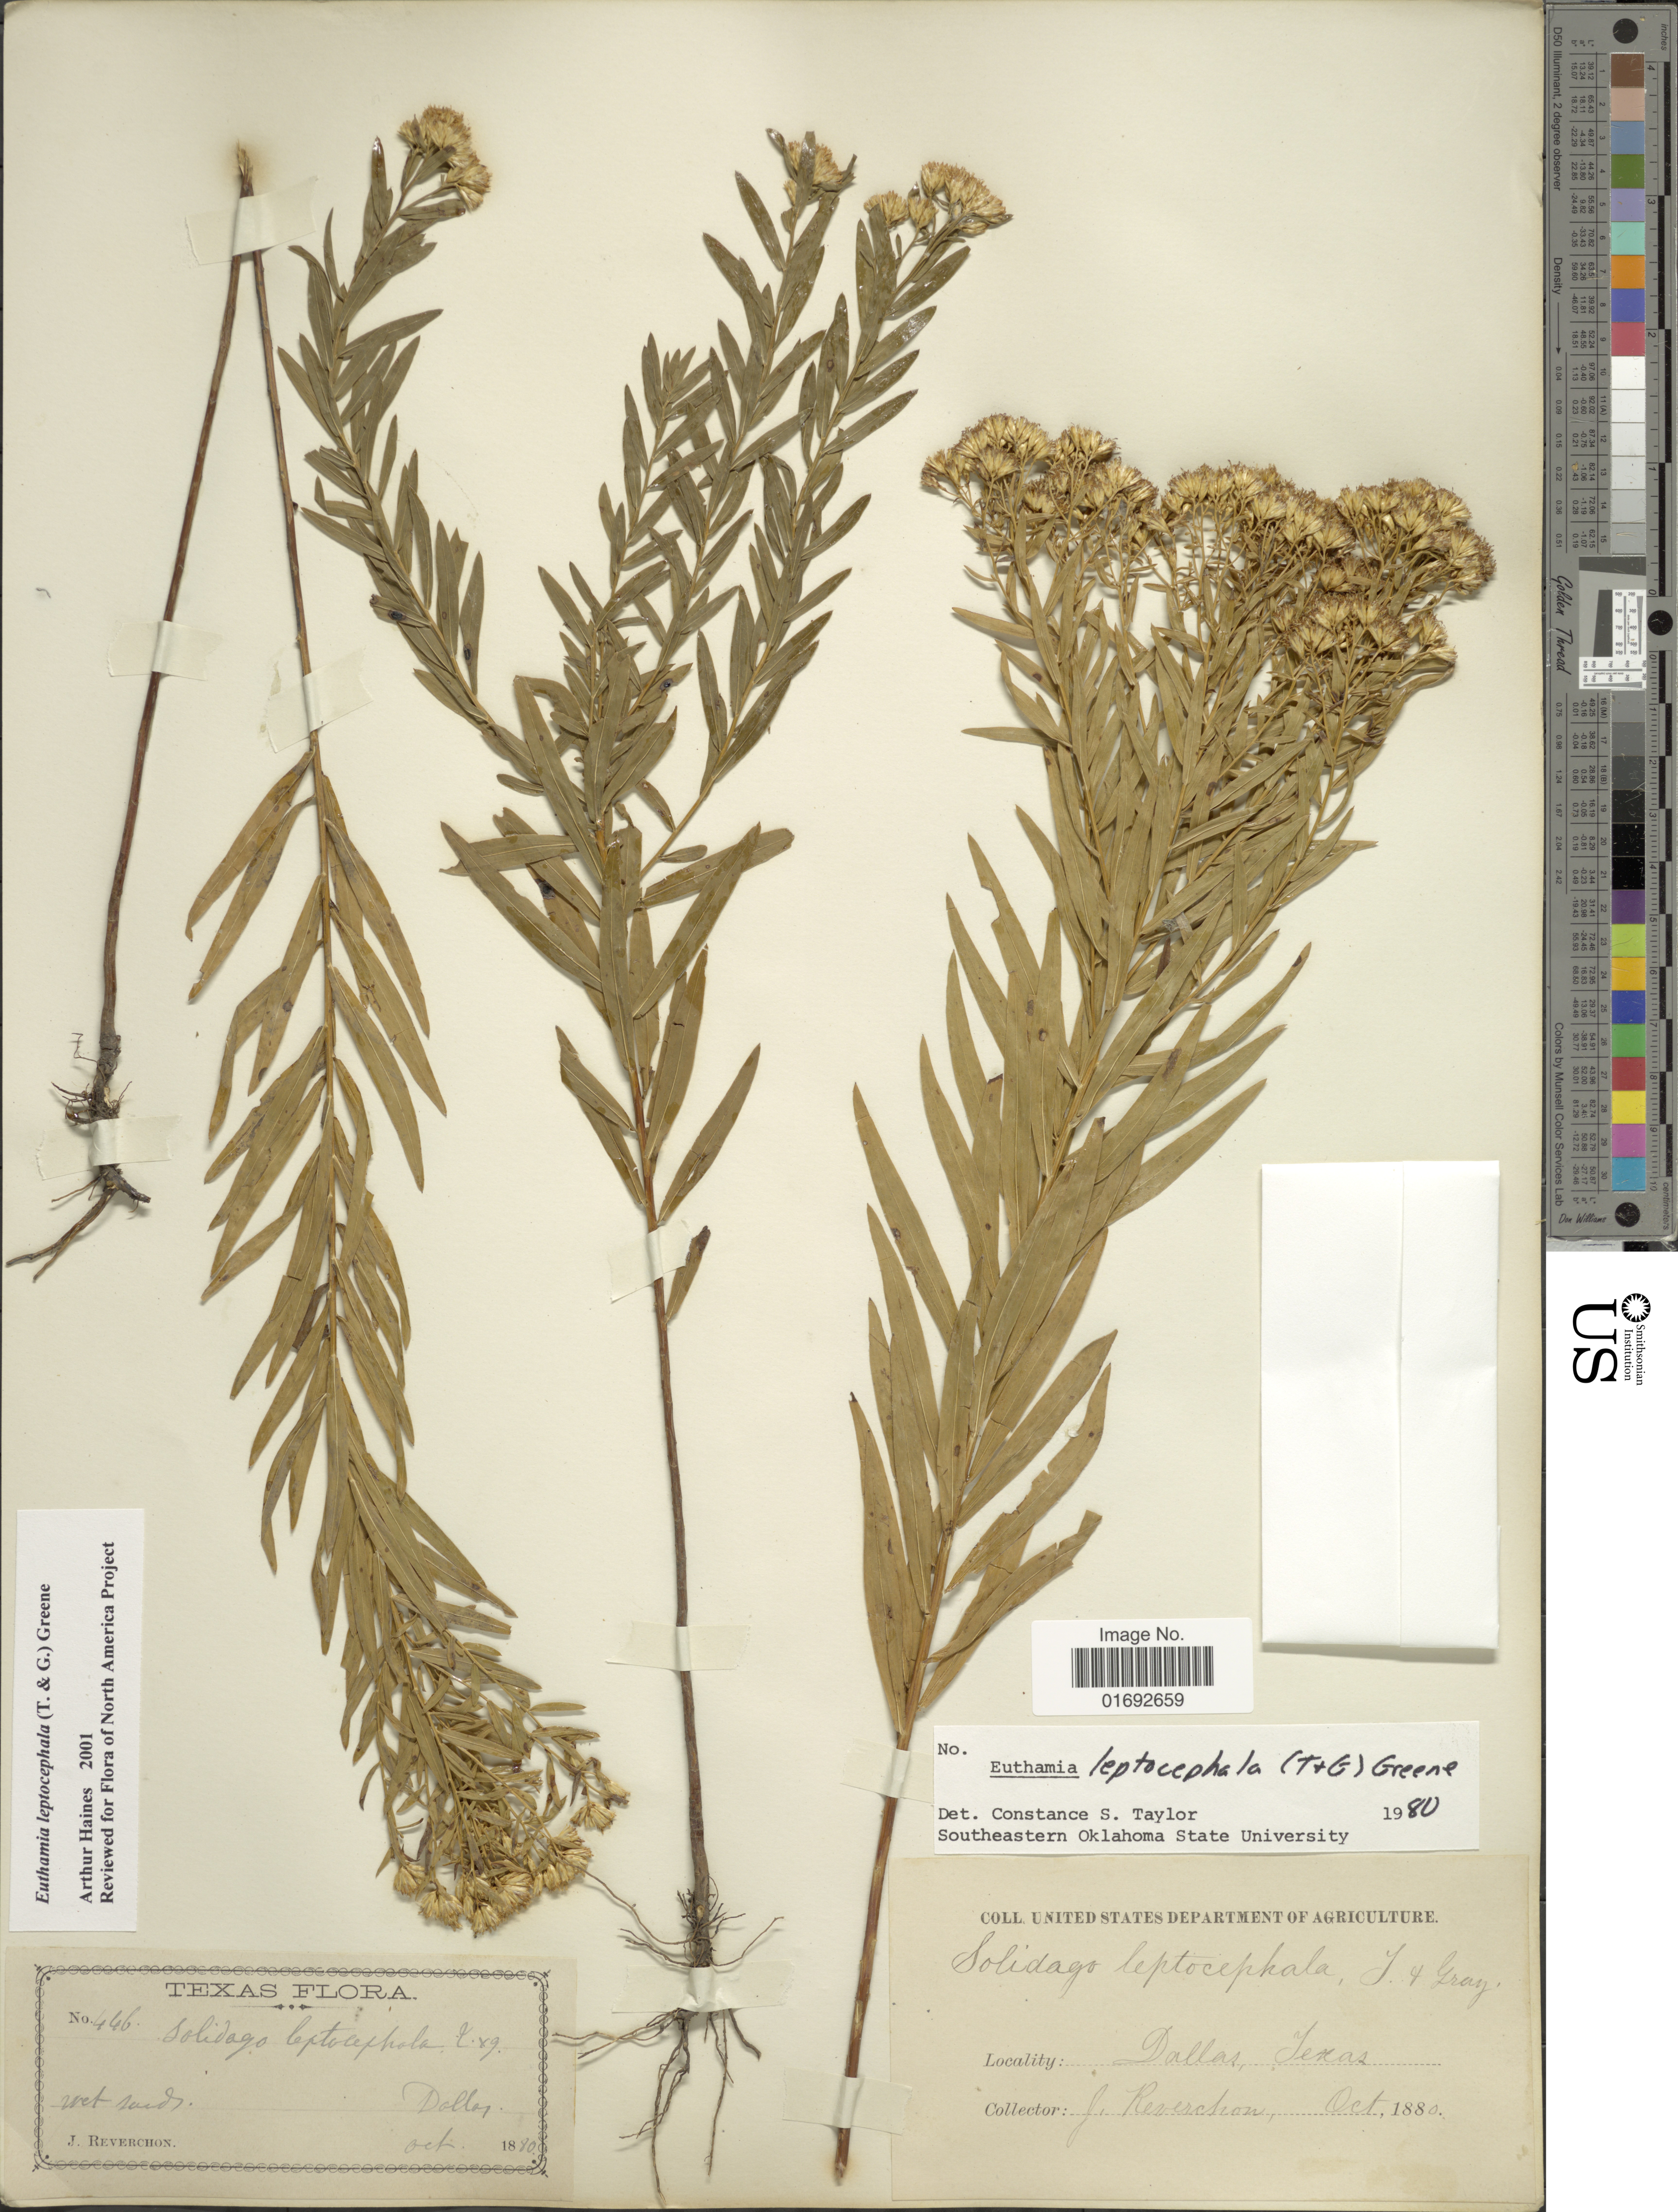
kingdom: Plantae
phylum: Tracheophyta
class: Magnoliopsida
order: Asterales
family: Asteraceae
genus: Euthamia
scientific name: Euthamia leptocephala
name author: (Torr. & A. Gray) Greene ex Porter & Britton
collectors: J. Reverchon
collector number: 446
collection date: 1880-10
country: United States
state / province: Texas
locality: Dallas